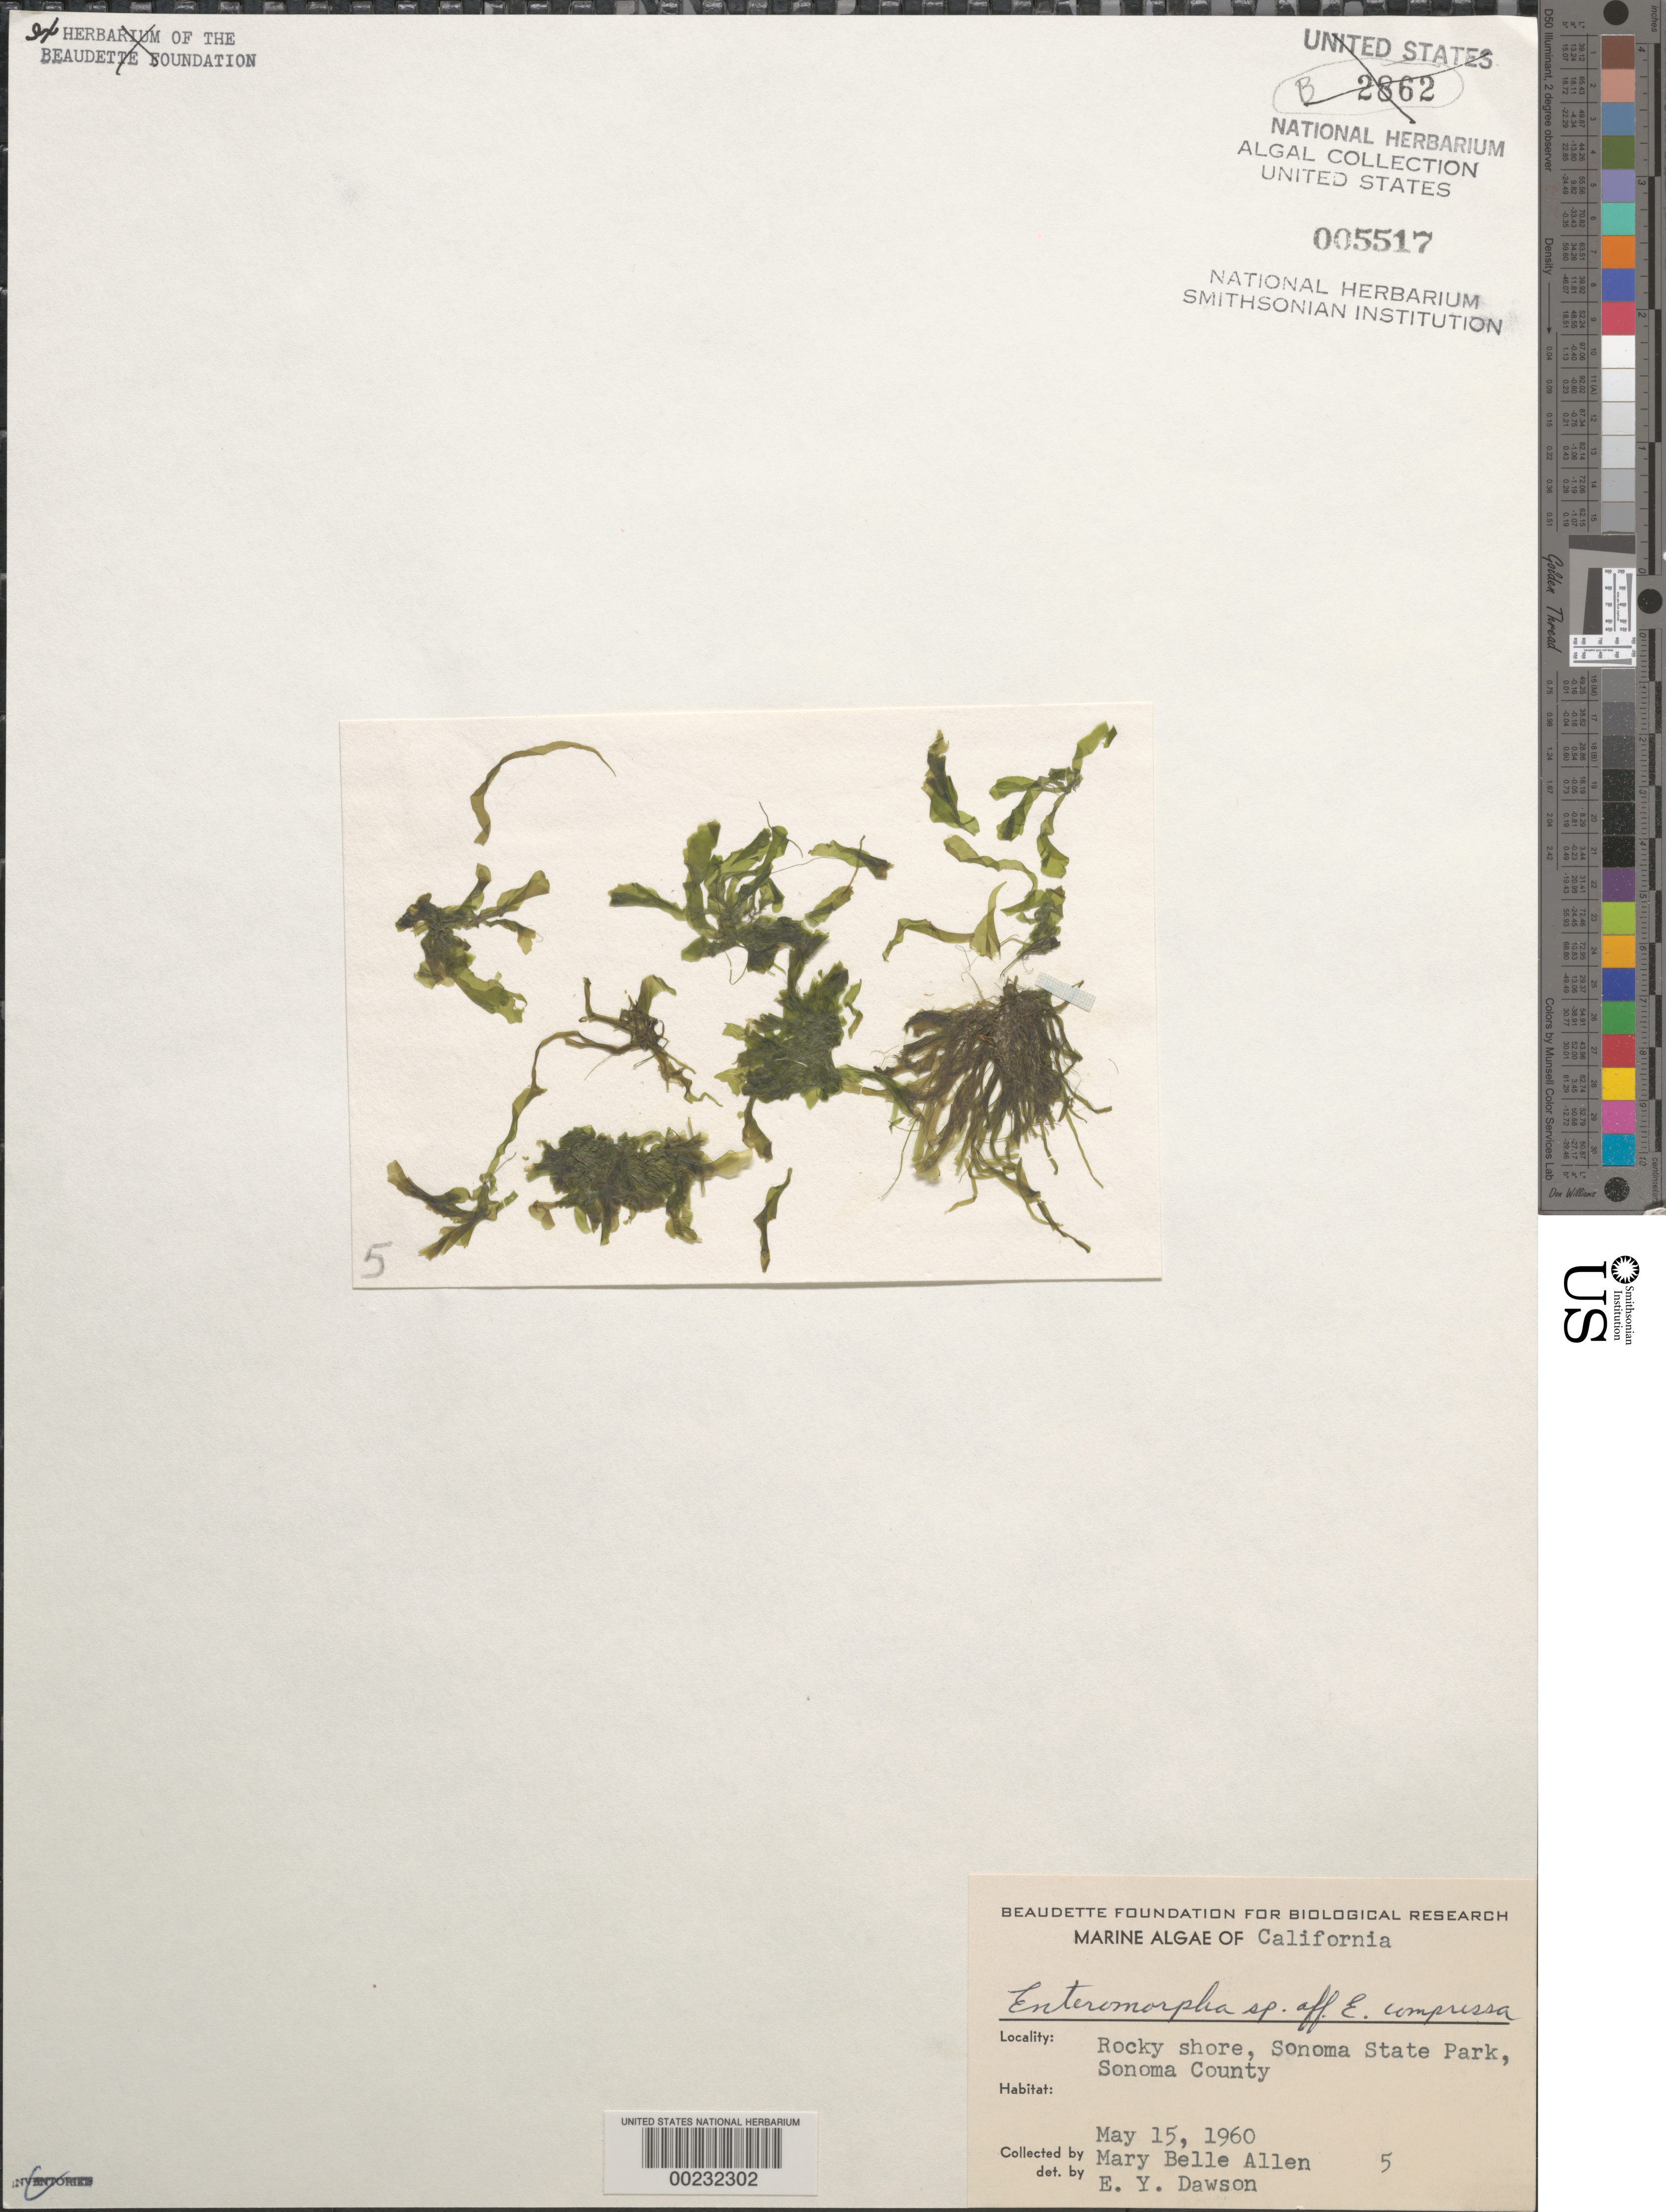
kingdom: Plantae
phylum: Chlorophyta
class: Ulvophyceae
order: Ulvales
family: Ulvaceae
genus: Ulva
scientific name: Ulva compressa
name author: L.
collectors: M. B. Allen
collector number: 5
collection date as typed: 15 May 1960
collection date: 1960-05-15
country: United States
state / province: California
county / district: Sonoma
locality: Sonoma State Park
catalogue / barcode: US 5517